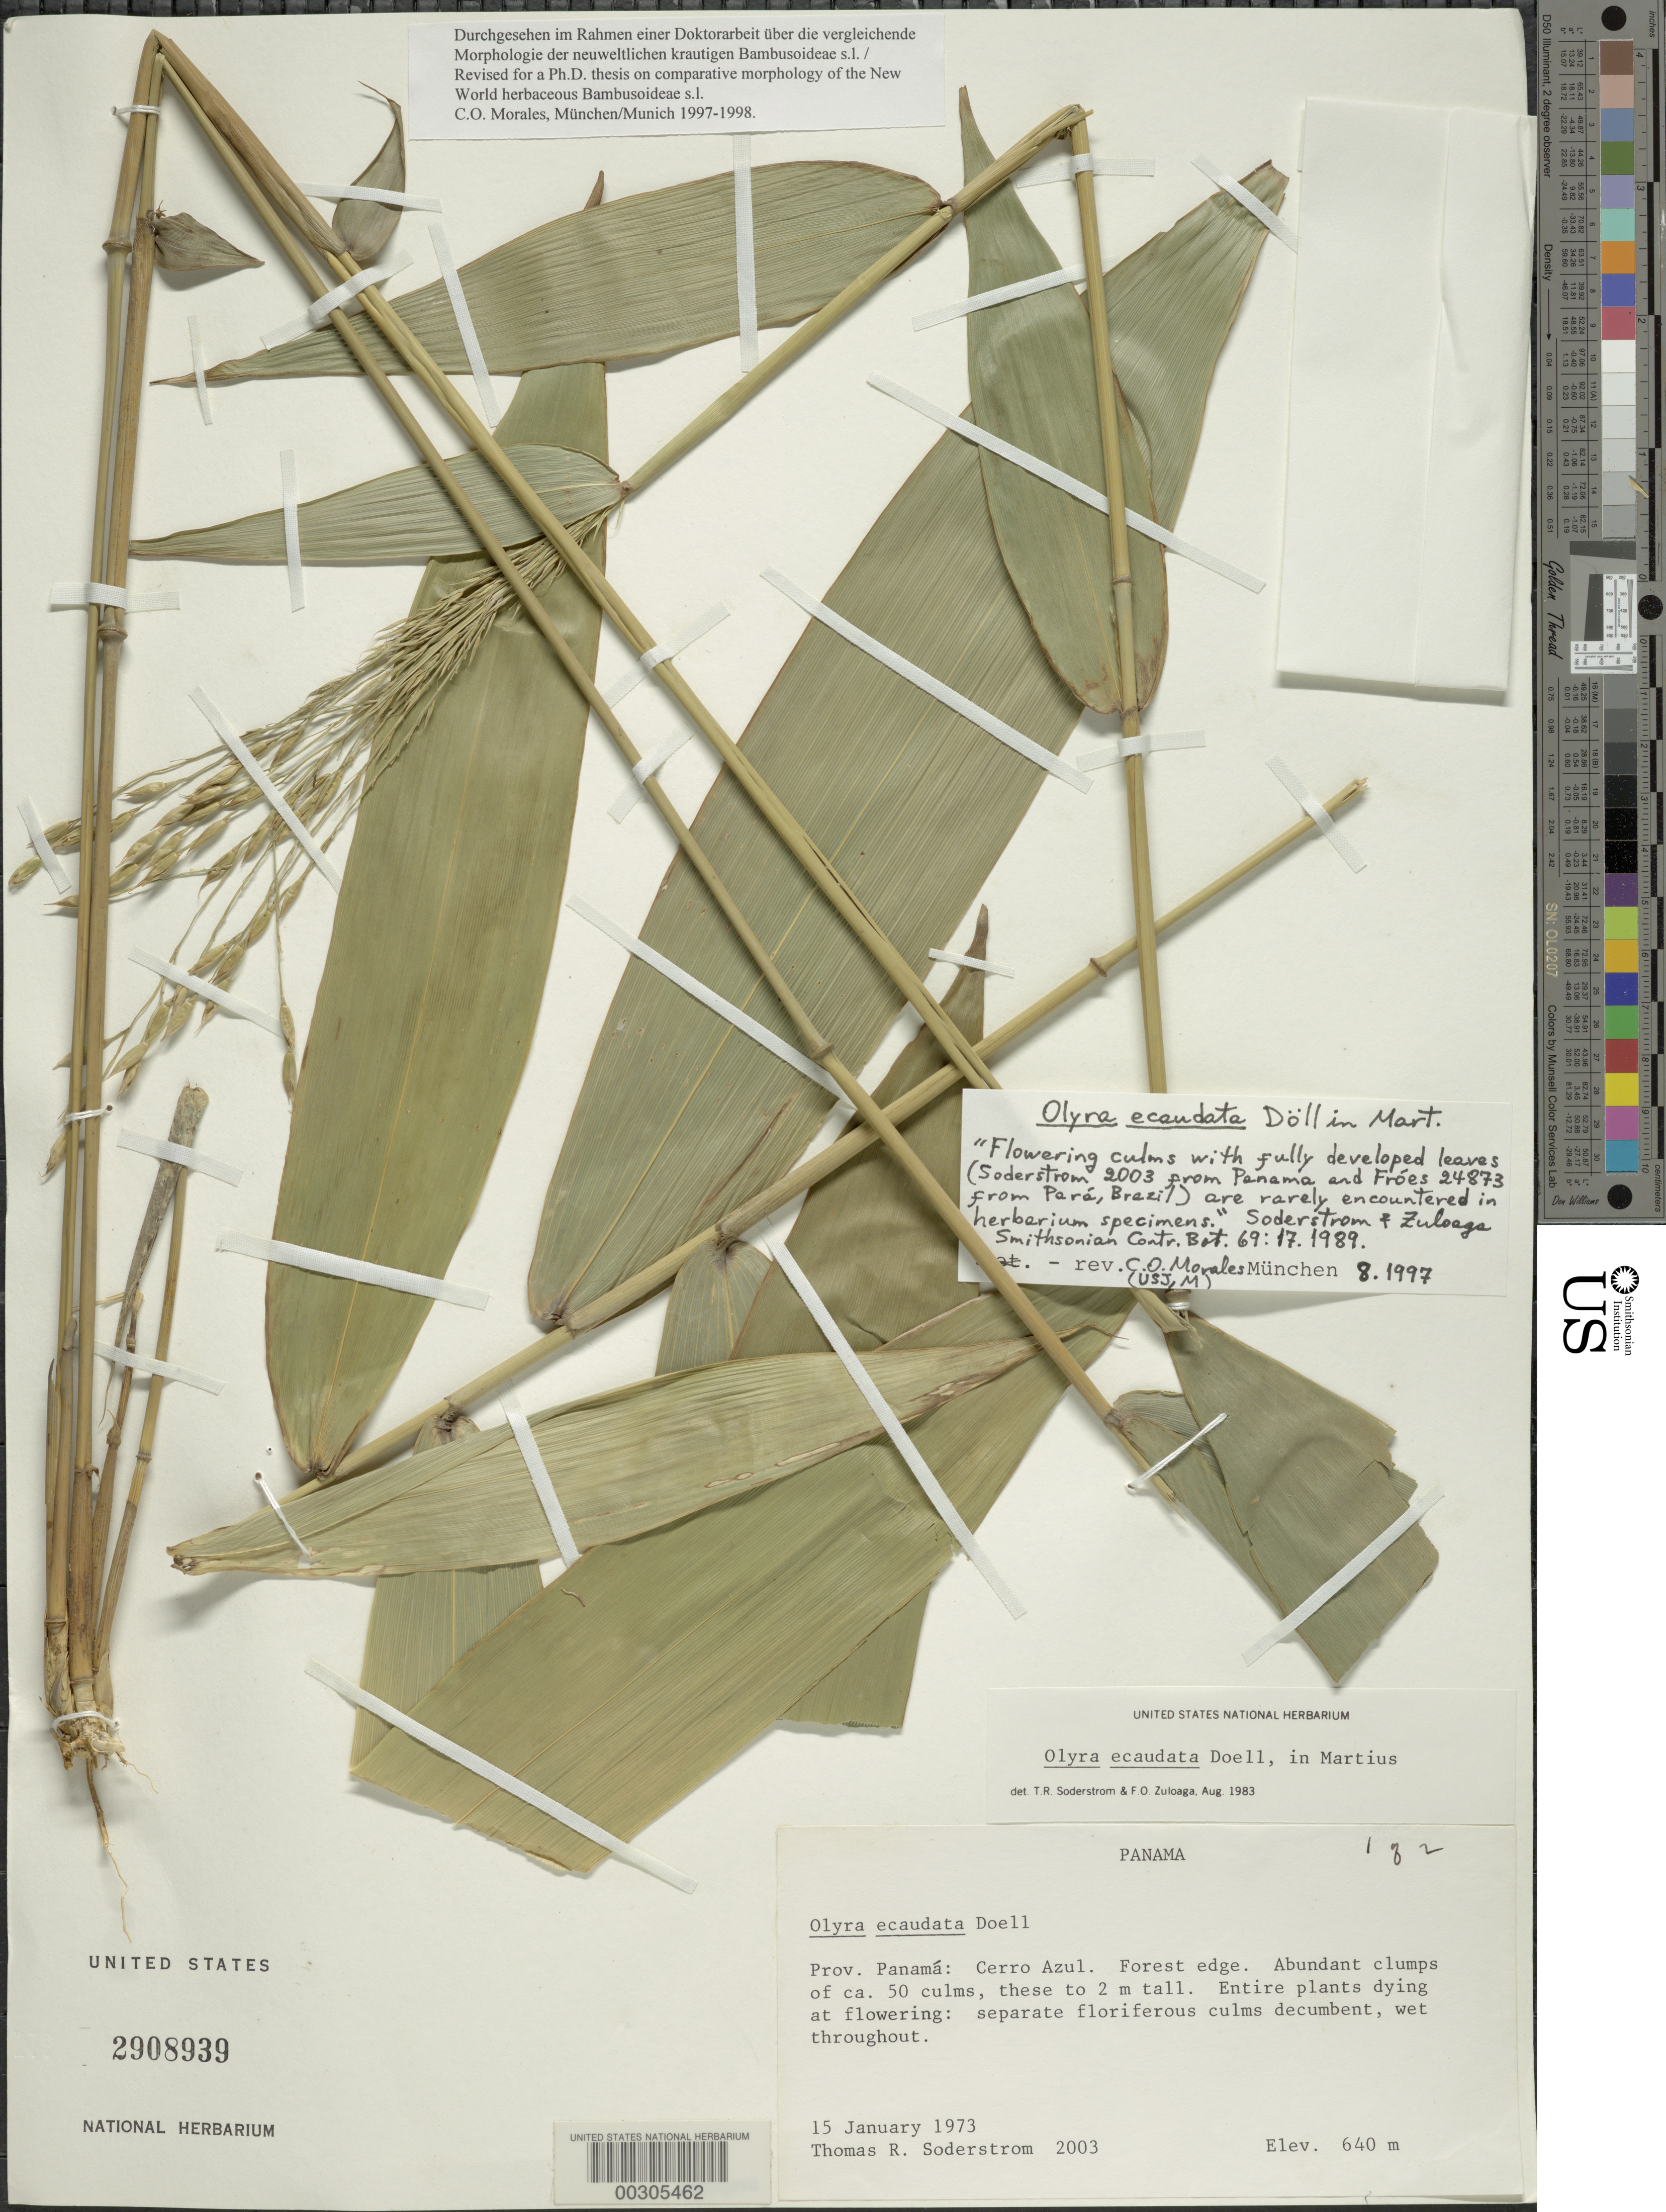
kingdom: Plantae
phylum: Tracheophyta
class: Liliopsida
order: Poales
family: Poaceae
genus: Olyra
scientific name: Olyra ecaudata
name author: Döll in Mart.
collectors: T. R. Soderstrom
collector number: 2003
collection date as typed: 15 Jan 1973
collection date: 1973-01-15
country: Panama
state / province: Panamá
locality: Cerro Azul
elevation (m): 640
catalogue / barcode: US 2908939